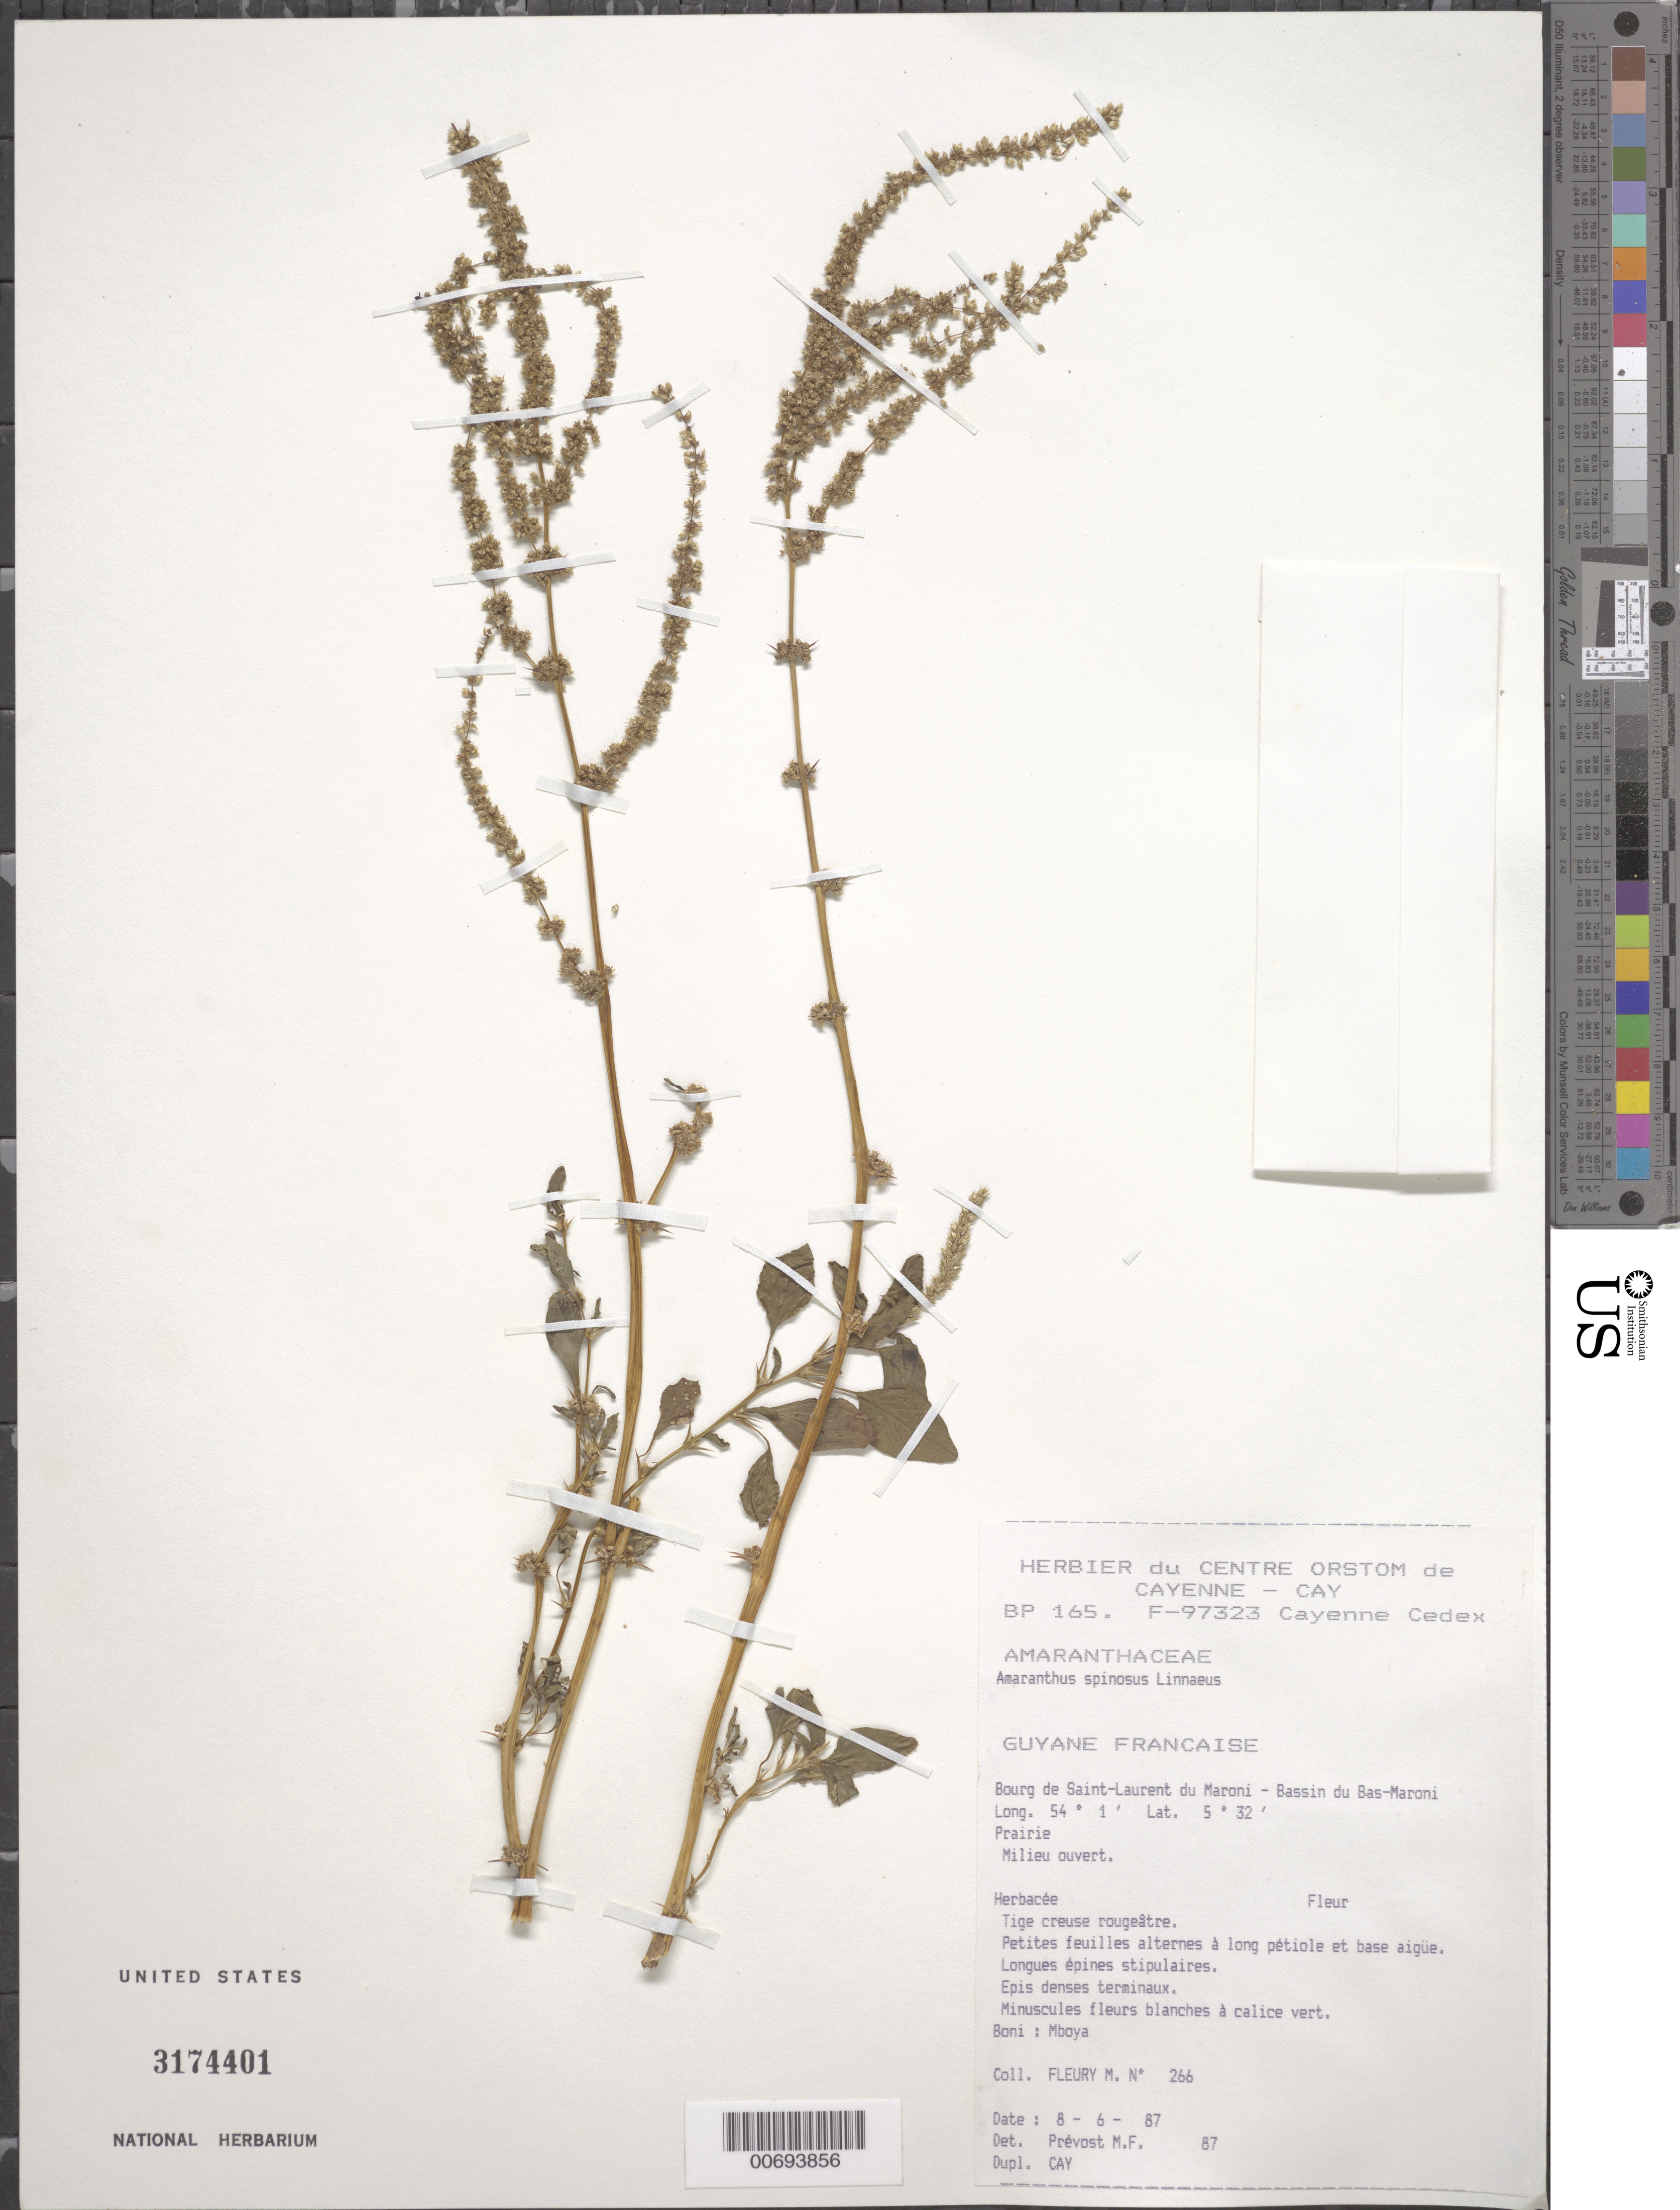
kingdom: Plantae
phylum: Tracheophyta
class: Magnoliopsida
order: Caryophyllales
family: Amaranthaceae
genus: Amaranthus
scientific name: Amaranthus spinosus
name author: L.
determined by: Prévost, M.-F.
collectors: M. Fleury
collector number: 266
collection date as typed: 8-Jun-87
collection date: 1987-06-08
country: French Guiana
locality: Commune de Saint-Laurent du Maroni, Bassin du Bas-Maroni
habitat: Meadow, open area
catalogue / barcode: US 3174401